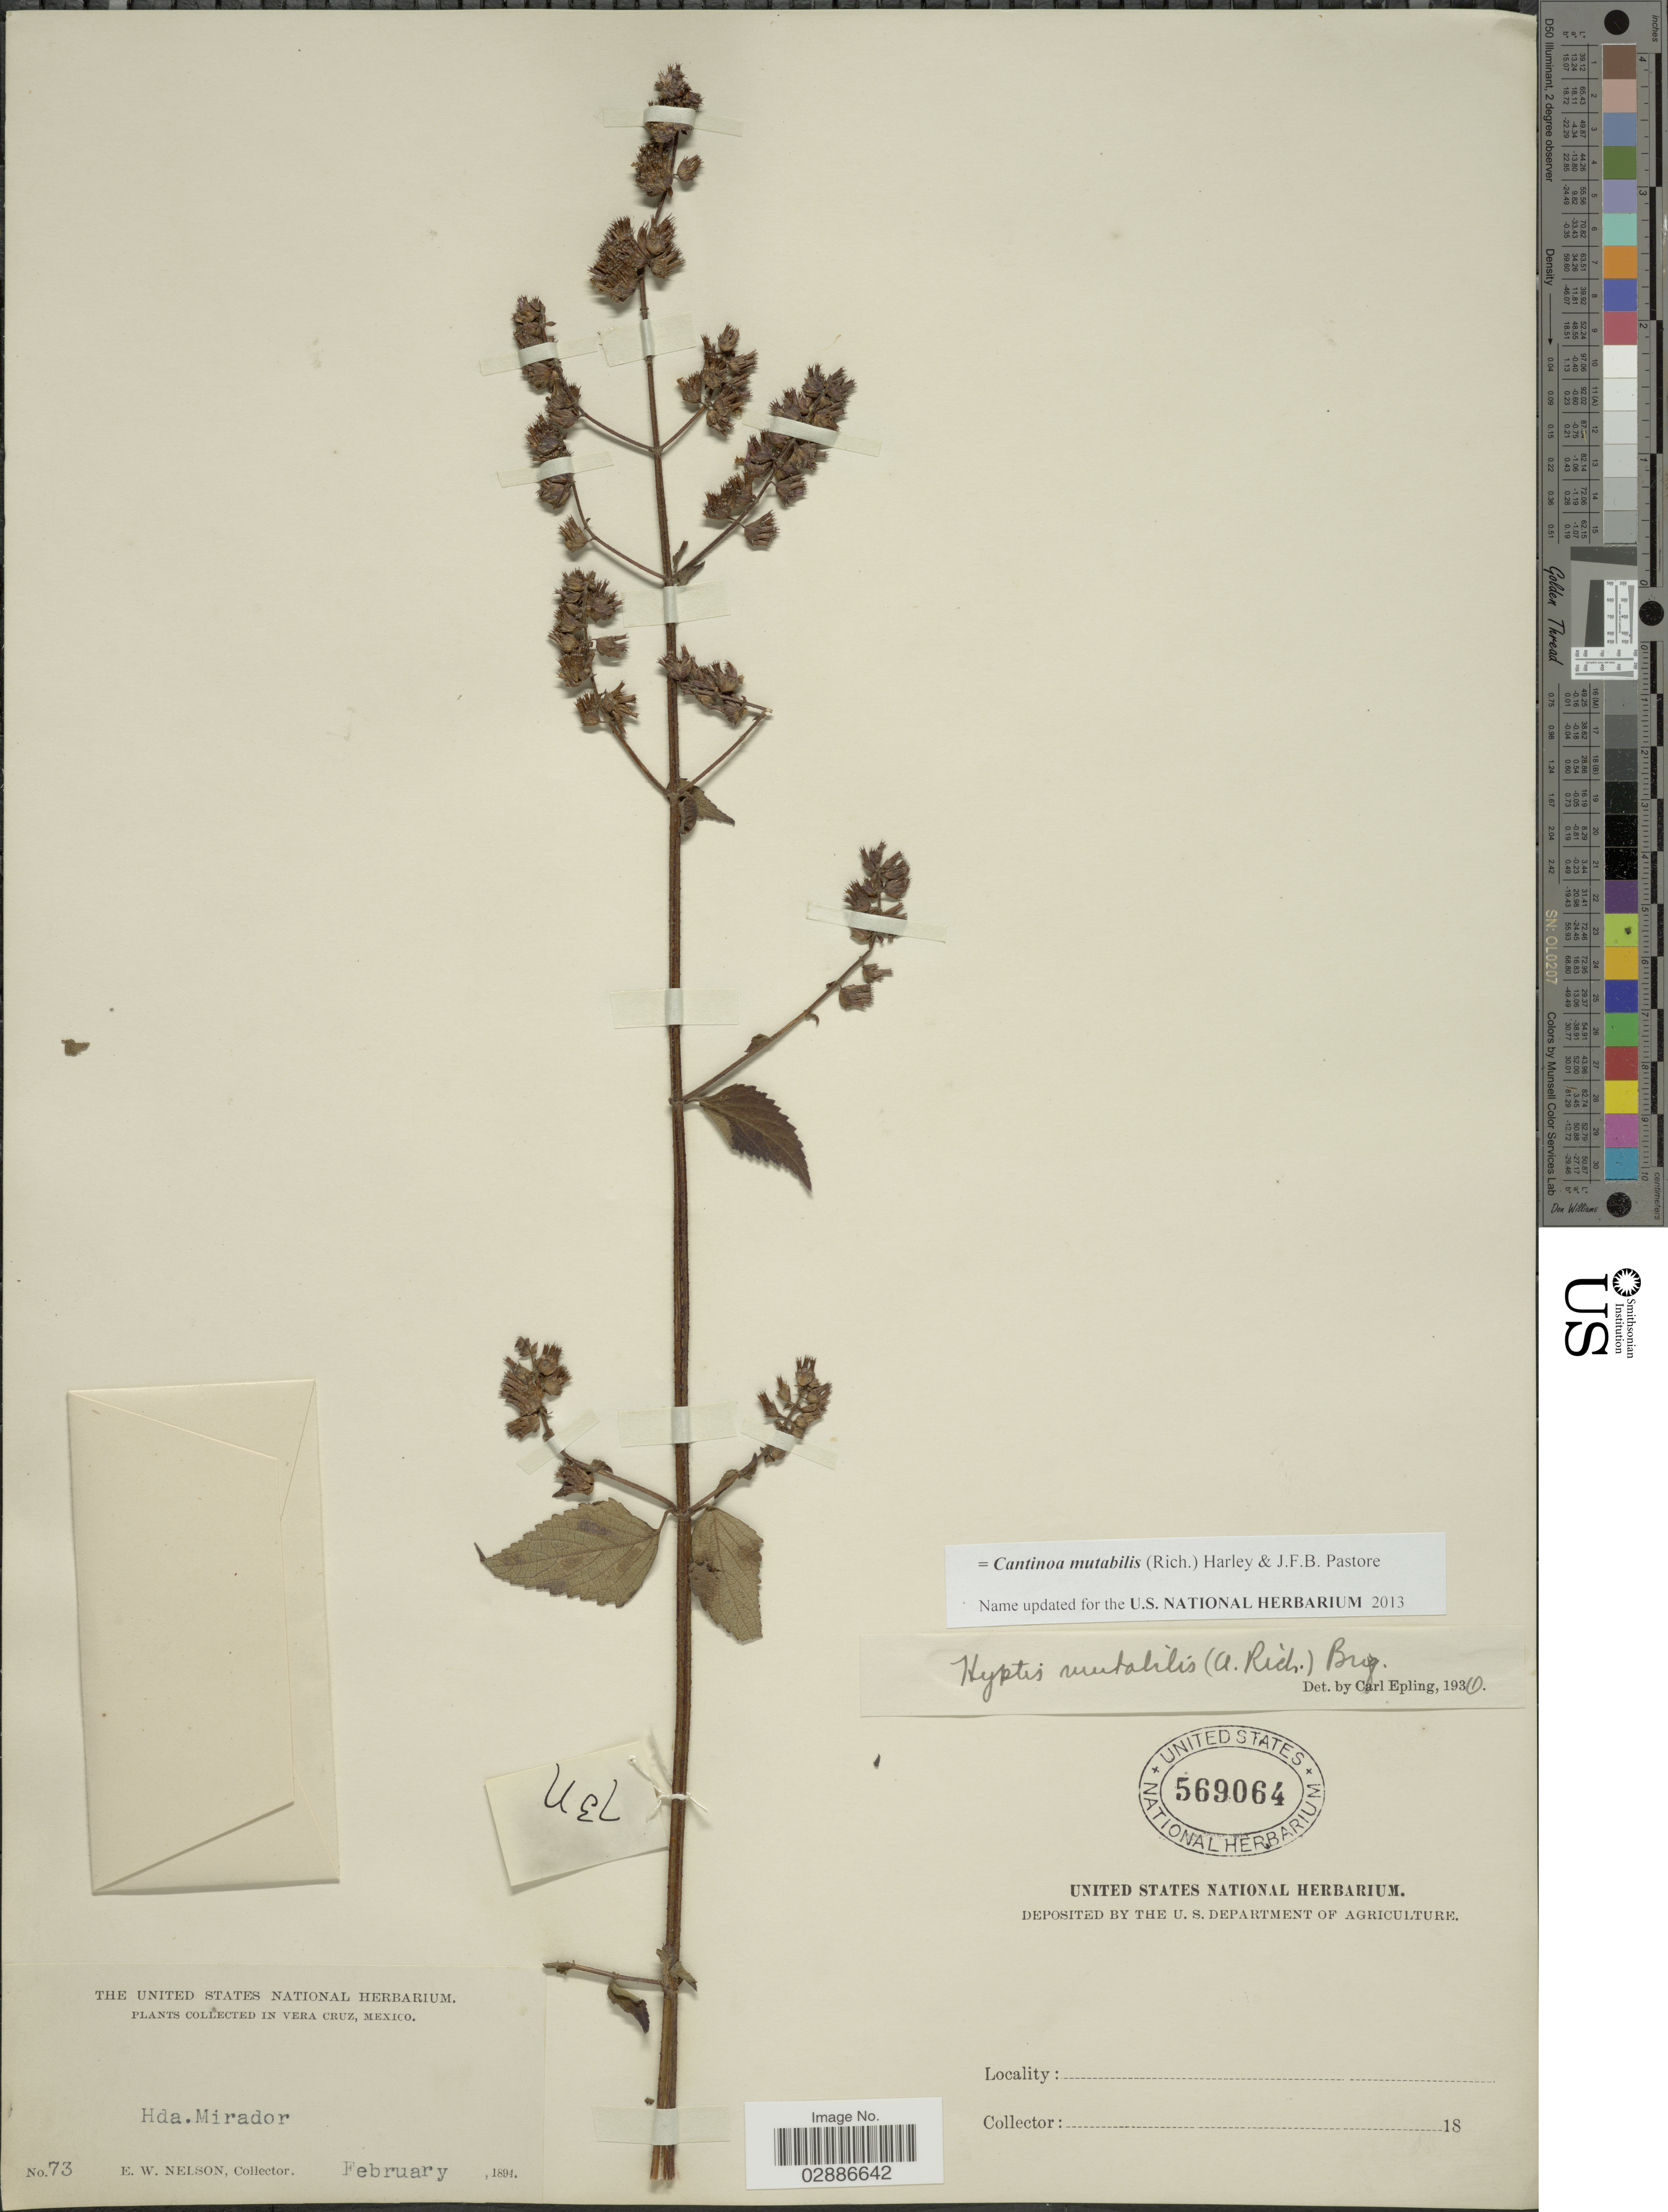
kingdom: Plantae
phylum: Tracheophyta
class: Magnoliopsida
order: Lamiales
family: Lamiaceae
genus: Cantinoa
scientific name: Cantinoa mutabilis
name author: (Epling) Harley & J.F.B. Pastore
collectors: E. W. Nelson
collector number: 73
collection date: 1894-02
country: Mexico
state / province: Veracruz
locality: In Vera Cruz. Hda. Mirador.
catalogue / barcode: US 569064